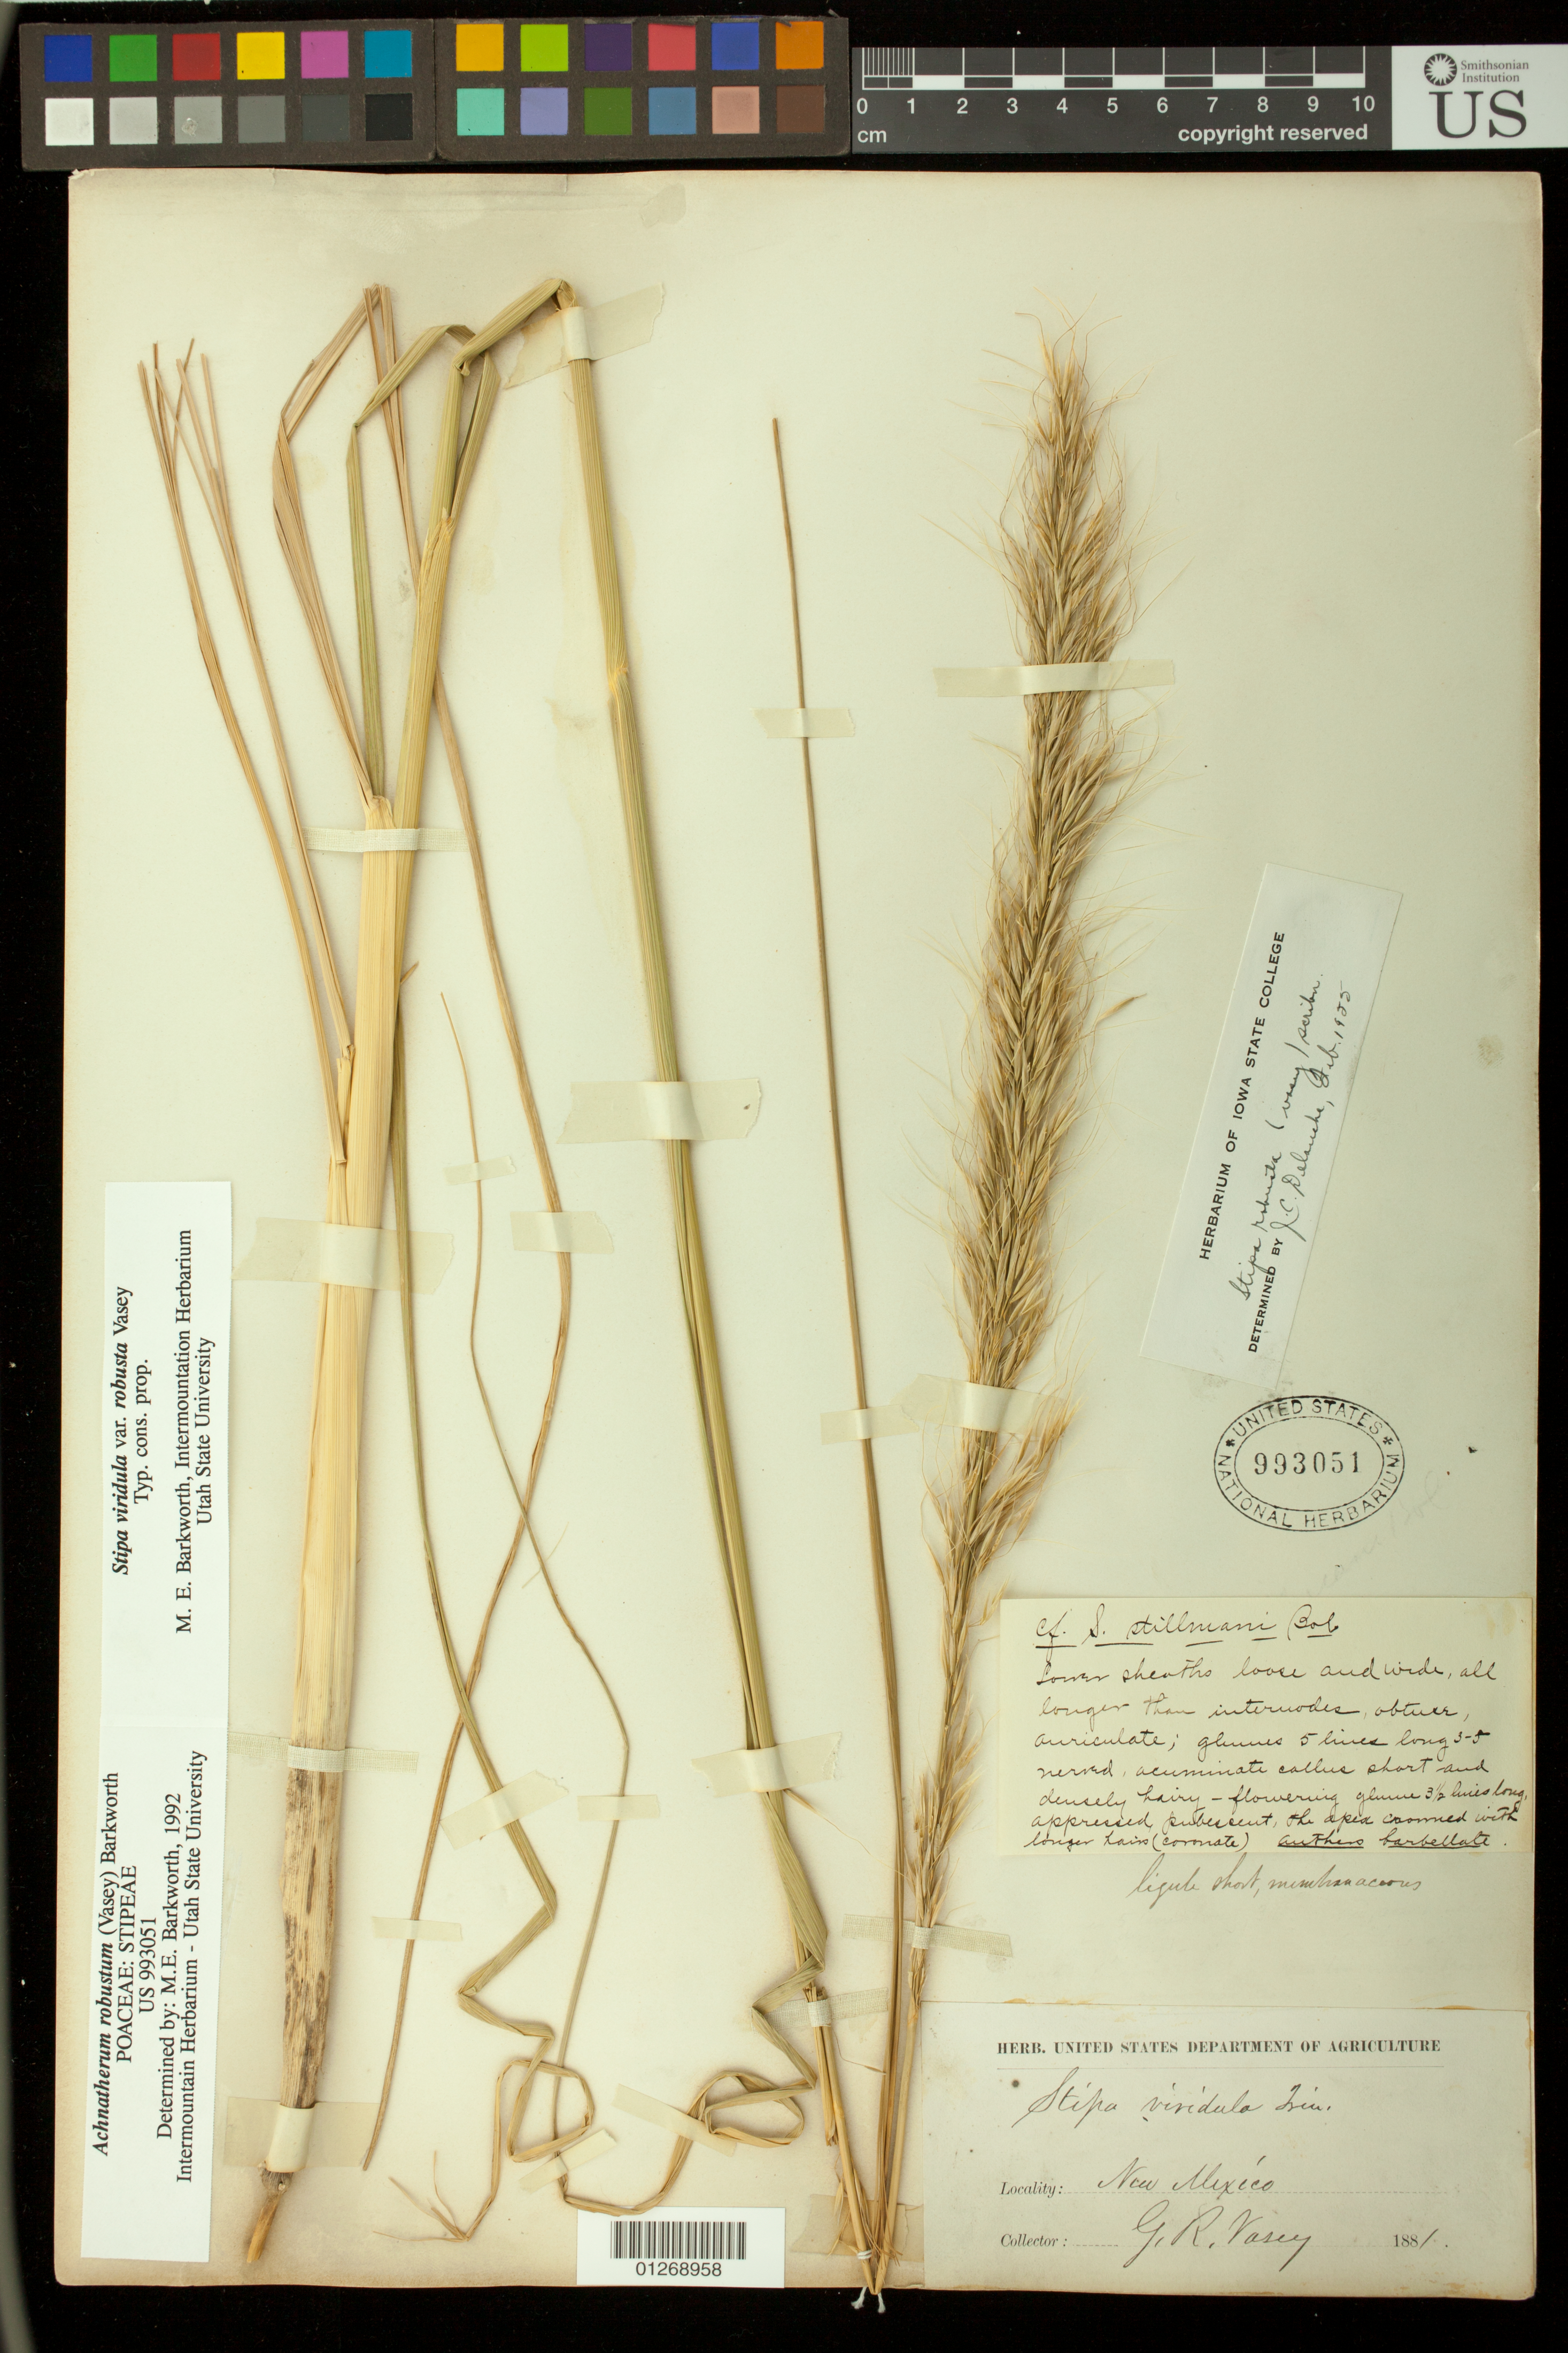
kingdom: Plantae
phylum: Tracheophyta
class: Liliopsida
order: Poales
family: Poaceae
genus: Stipa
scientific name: Stipa viridula var. robusta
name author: Vasey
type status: Conserved Type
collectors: G. R. Vasey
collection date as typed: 1881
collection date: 1881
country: United States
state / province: New Mexico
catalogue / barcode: US 993051